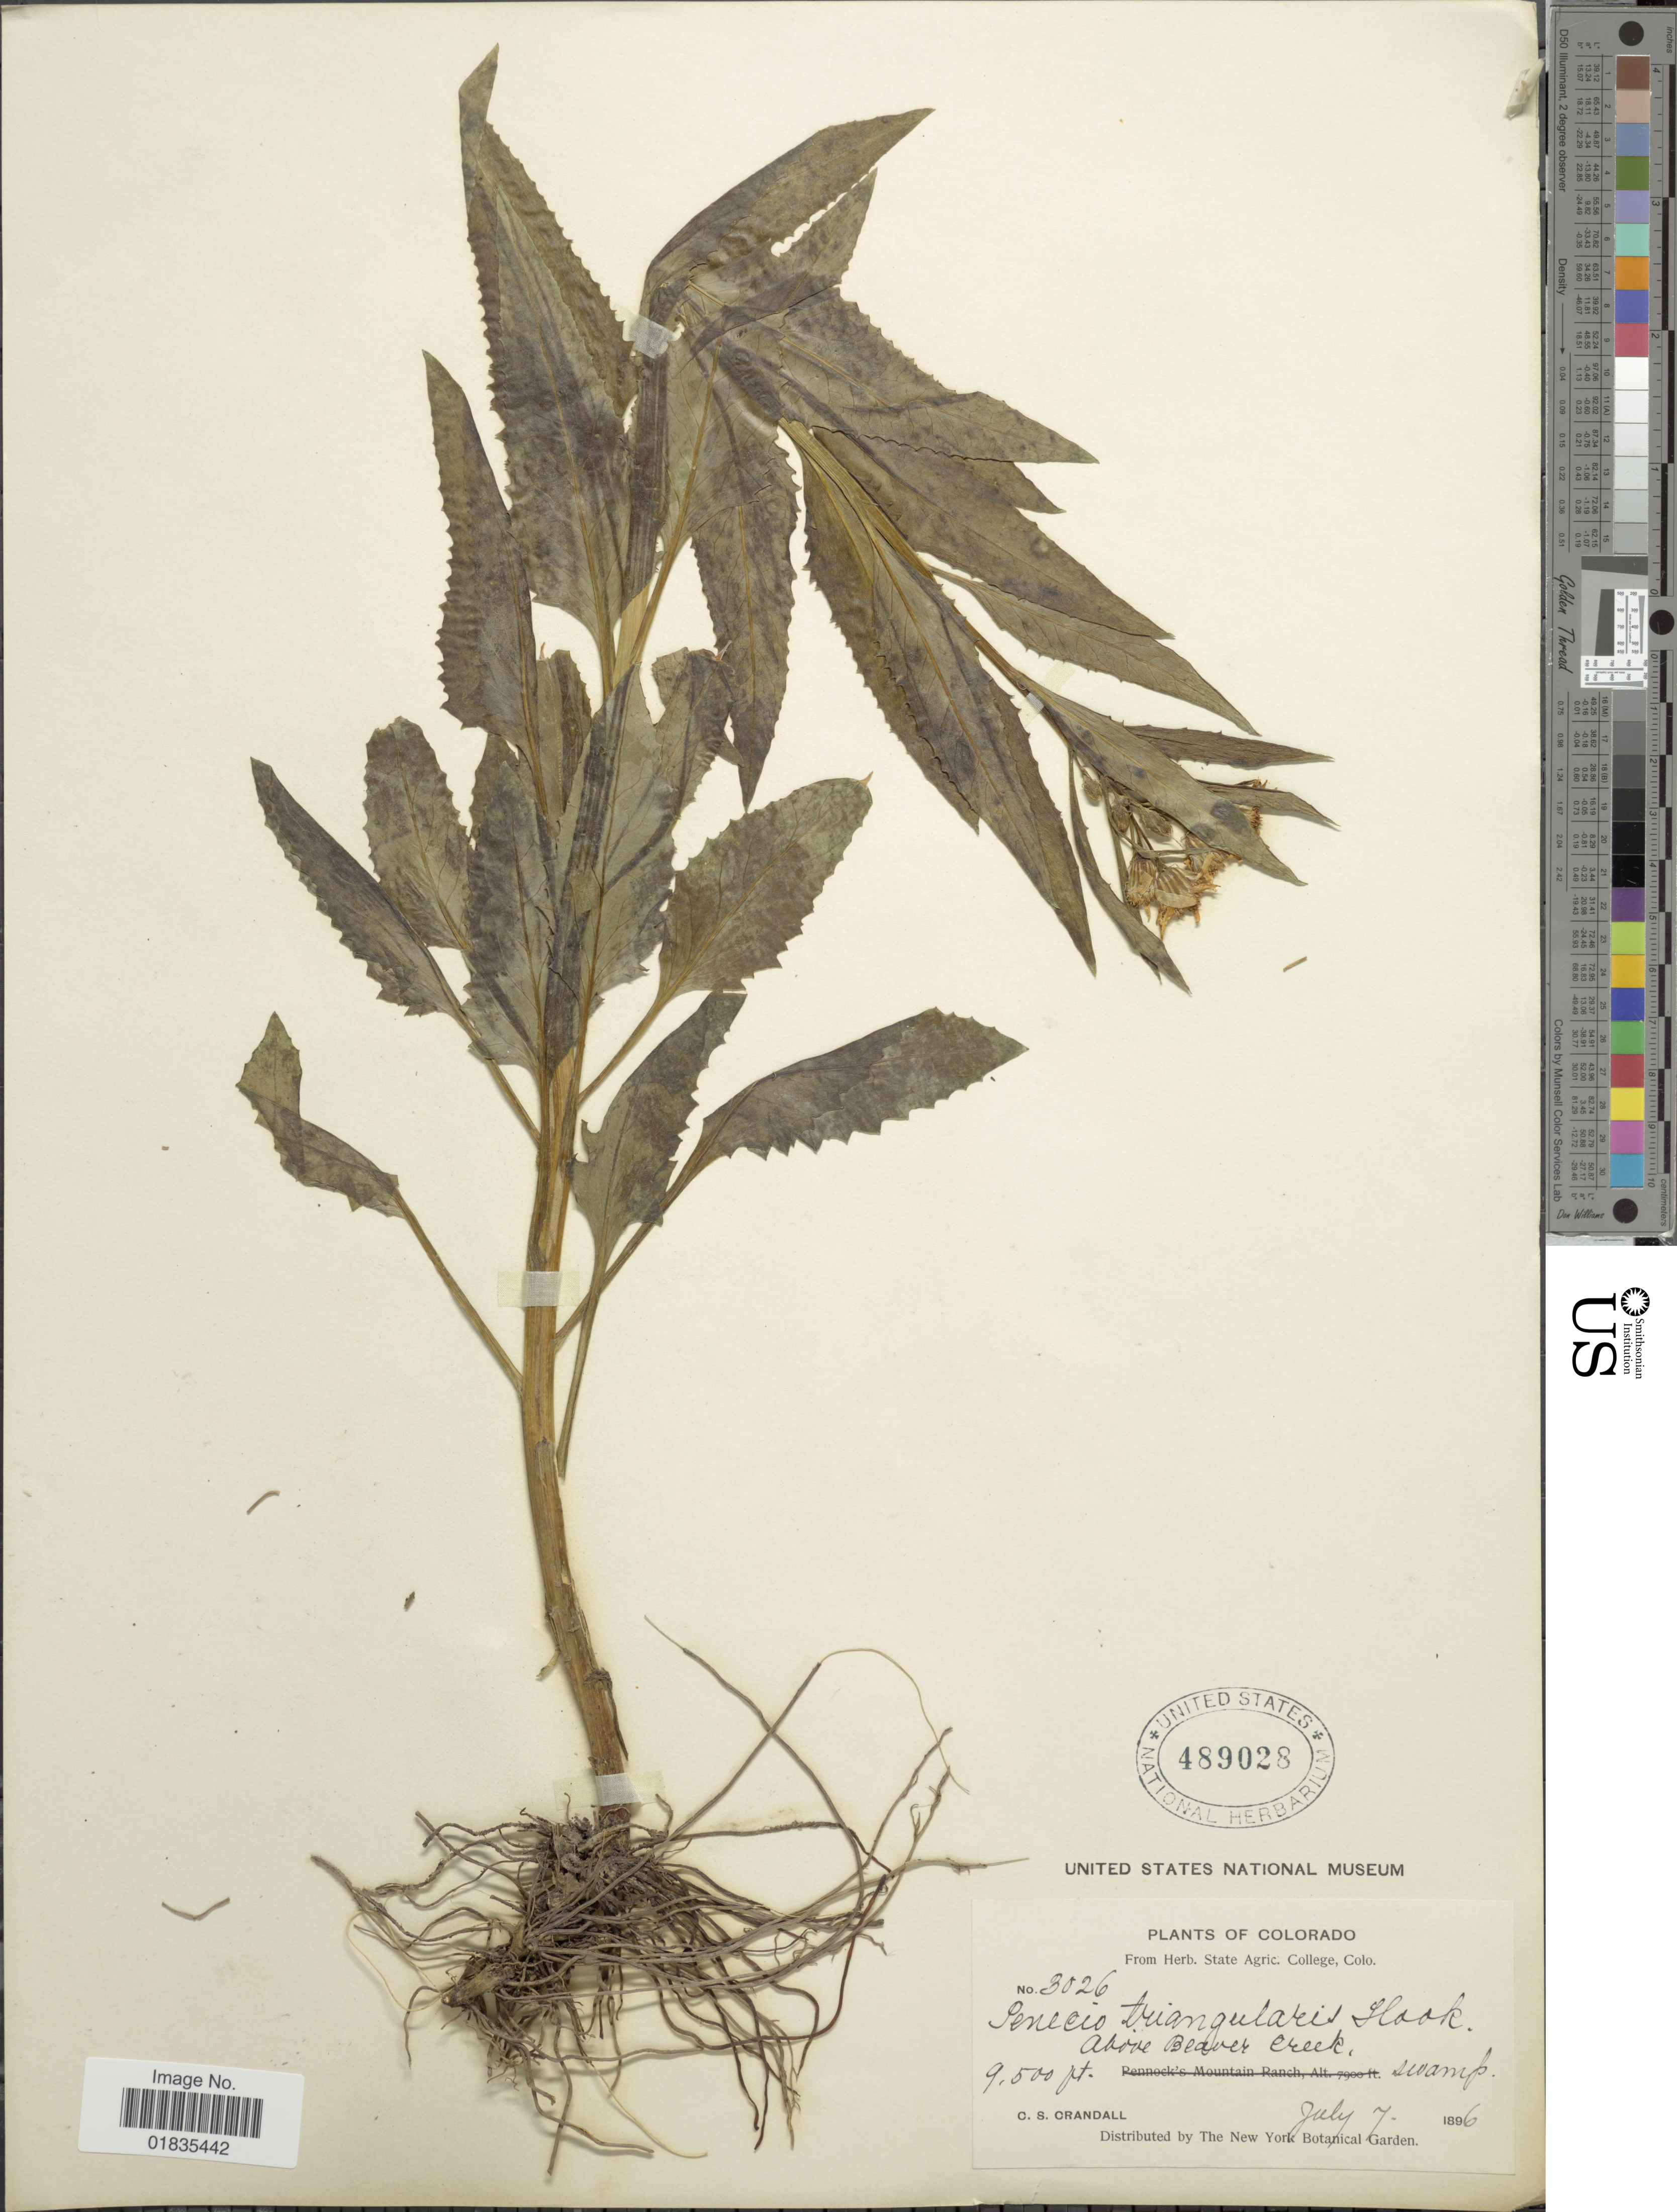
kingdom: Plantae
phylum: Tracheophyta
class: Magnoliopsida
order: Asterales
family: Asteraceae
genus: Senecio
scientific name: Senecio triangularis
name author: Hook.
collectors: C. Crandall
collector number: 3026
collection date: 1896-07-07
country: United States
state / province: Colorado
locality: Above Beaver Creek, swamp.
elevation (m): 2896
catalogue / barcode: US 489028